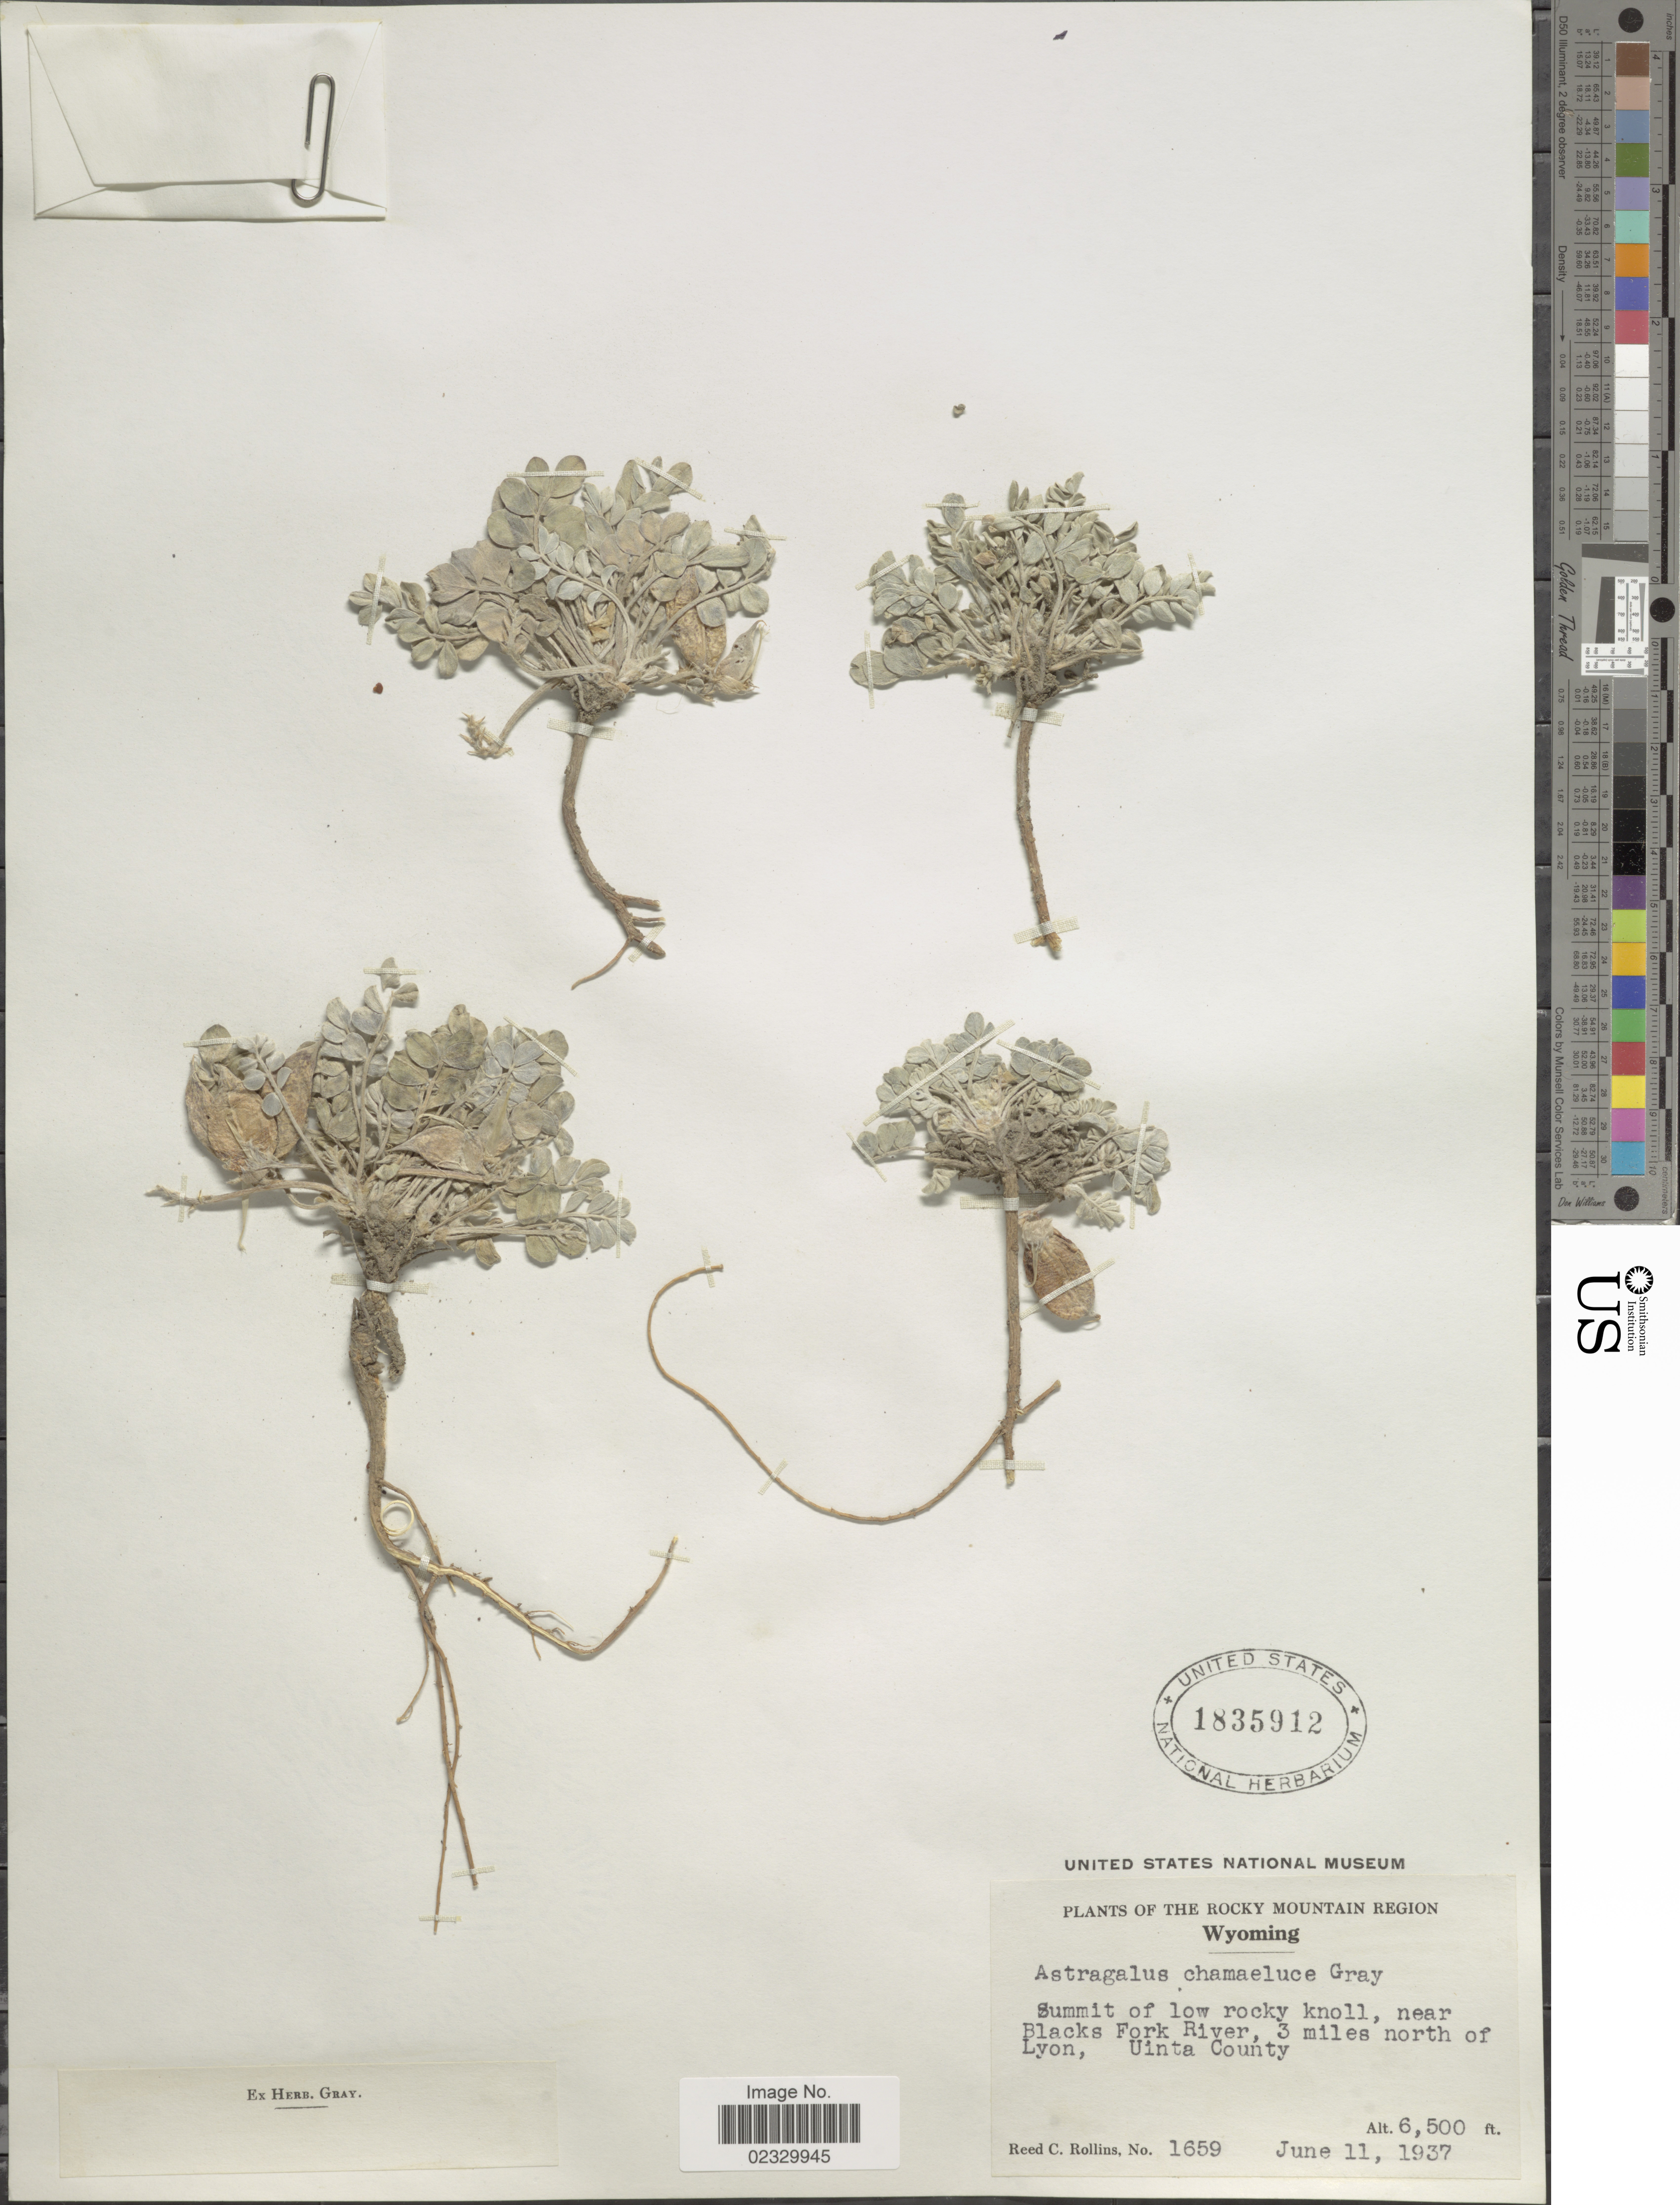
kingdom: Plantae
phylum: Tracheophyta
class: Magnoliopsida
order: Fabales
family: Fabaceae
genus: Astragalus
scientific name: Astragalus cicadae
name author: M.E. Jones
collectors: R. C. Rollins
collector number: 1659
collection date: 1937-06-11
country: United States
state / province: Wyoming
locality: Summit of low rocky knoll, near Blacks Fork River, 3 miles north of Lyon, Uinta County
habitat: summit of low rocky knoll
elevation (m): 1981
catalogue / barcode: US 1835912